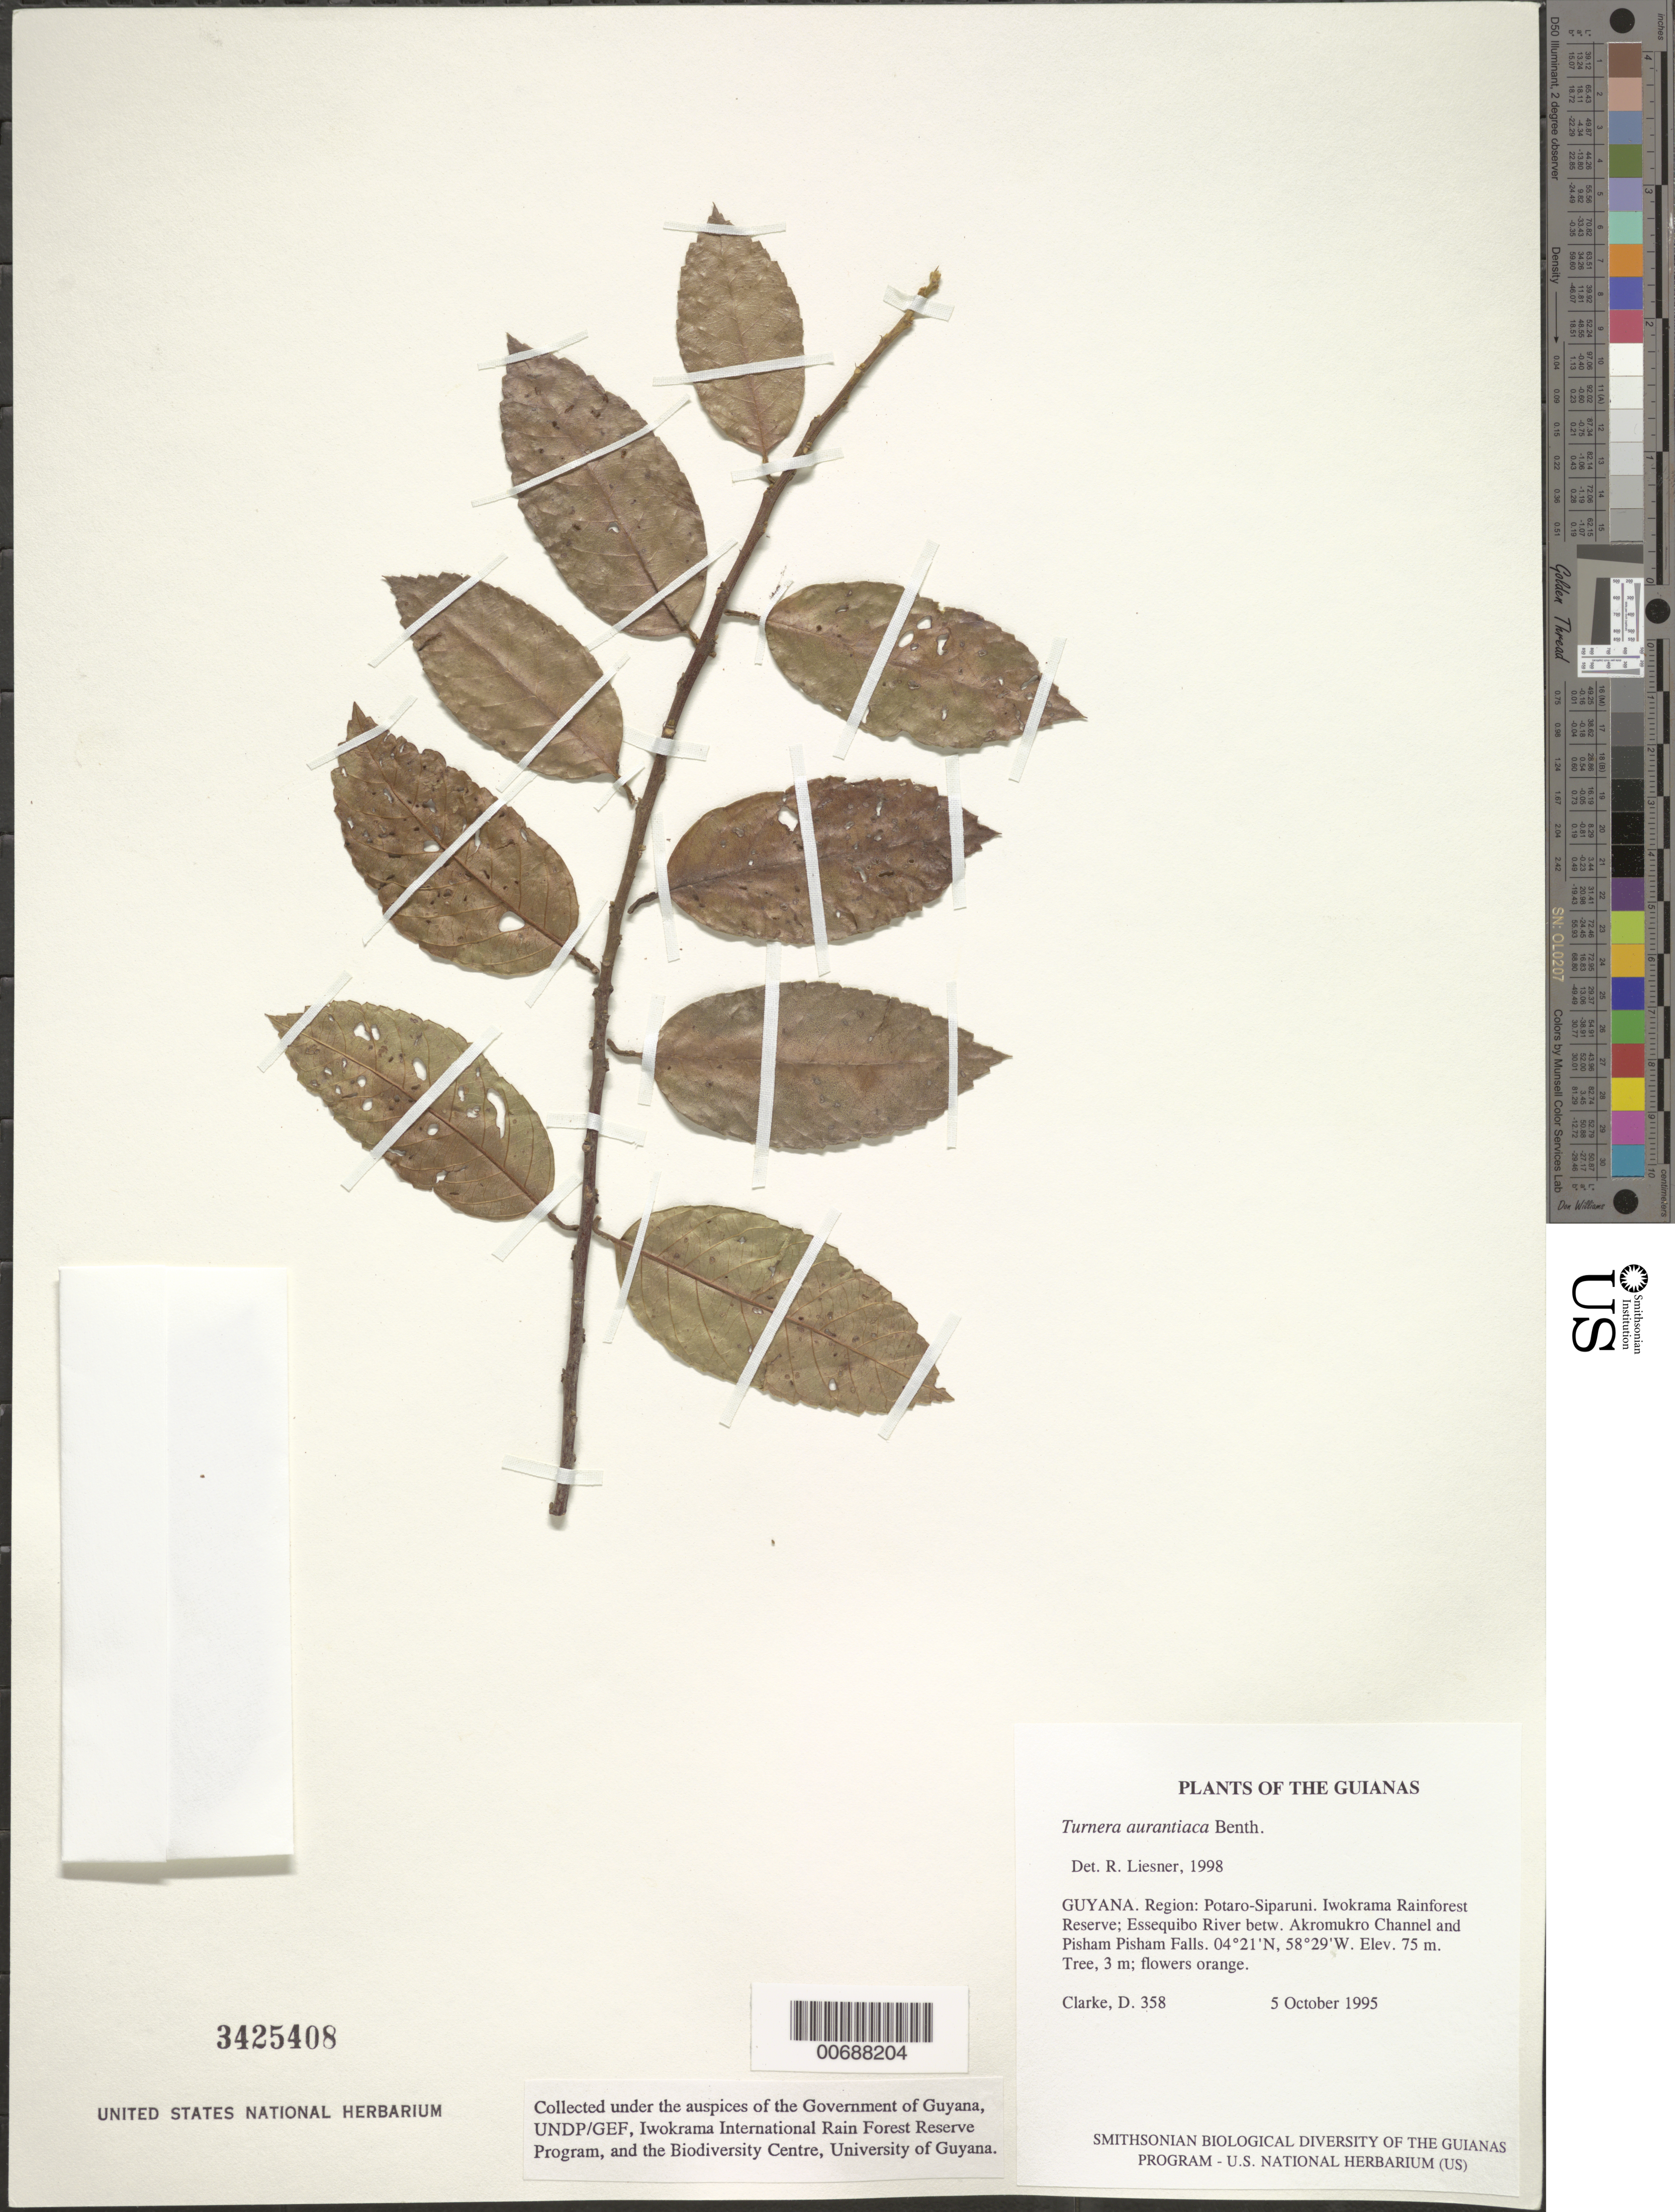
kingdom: Plantae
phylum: Tracheophyta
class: Magnoliopsida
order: Malpighiales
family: Turneraceae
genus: Turnera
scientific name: Turnera aurantiaca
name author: Benth.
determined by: Liesner, R. L.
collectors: H. D. Clarke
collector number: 358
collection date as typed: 5 October 1995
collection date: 1995-10-05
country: Guyana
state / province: Potaro-Siparuni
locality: Iwokrama Rainforest Reserve; Essequibo River betw. Akromukro Channel and Pisham Pisham Falls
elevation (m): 75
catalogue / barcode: US 3425408